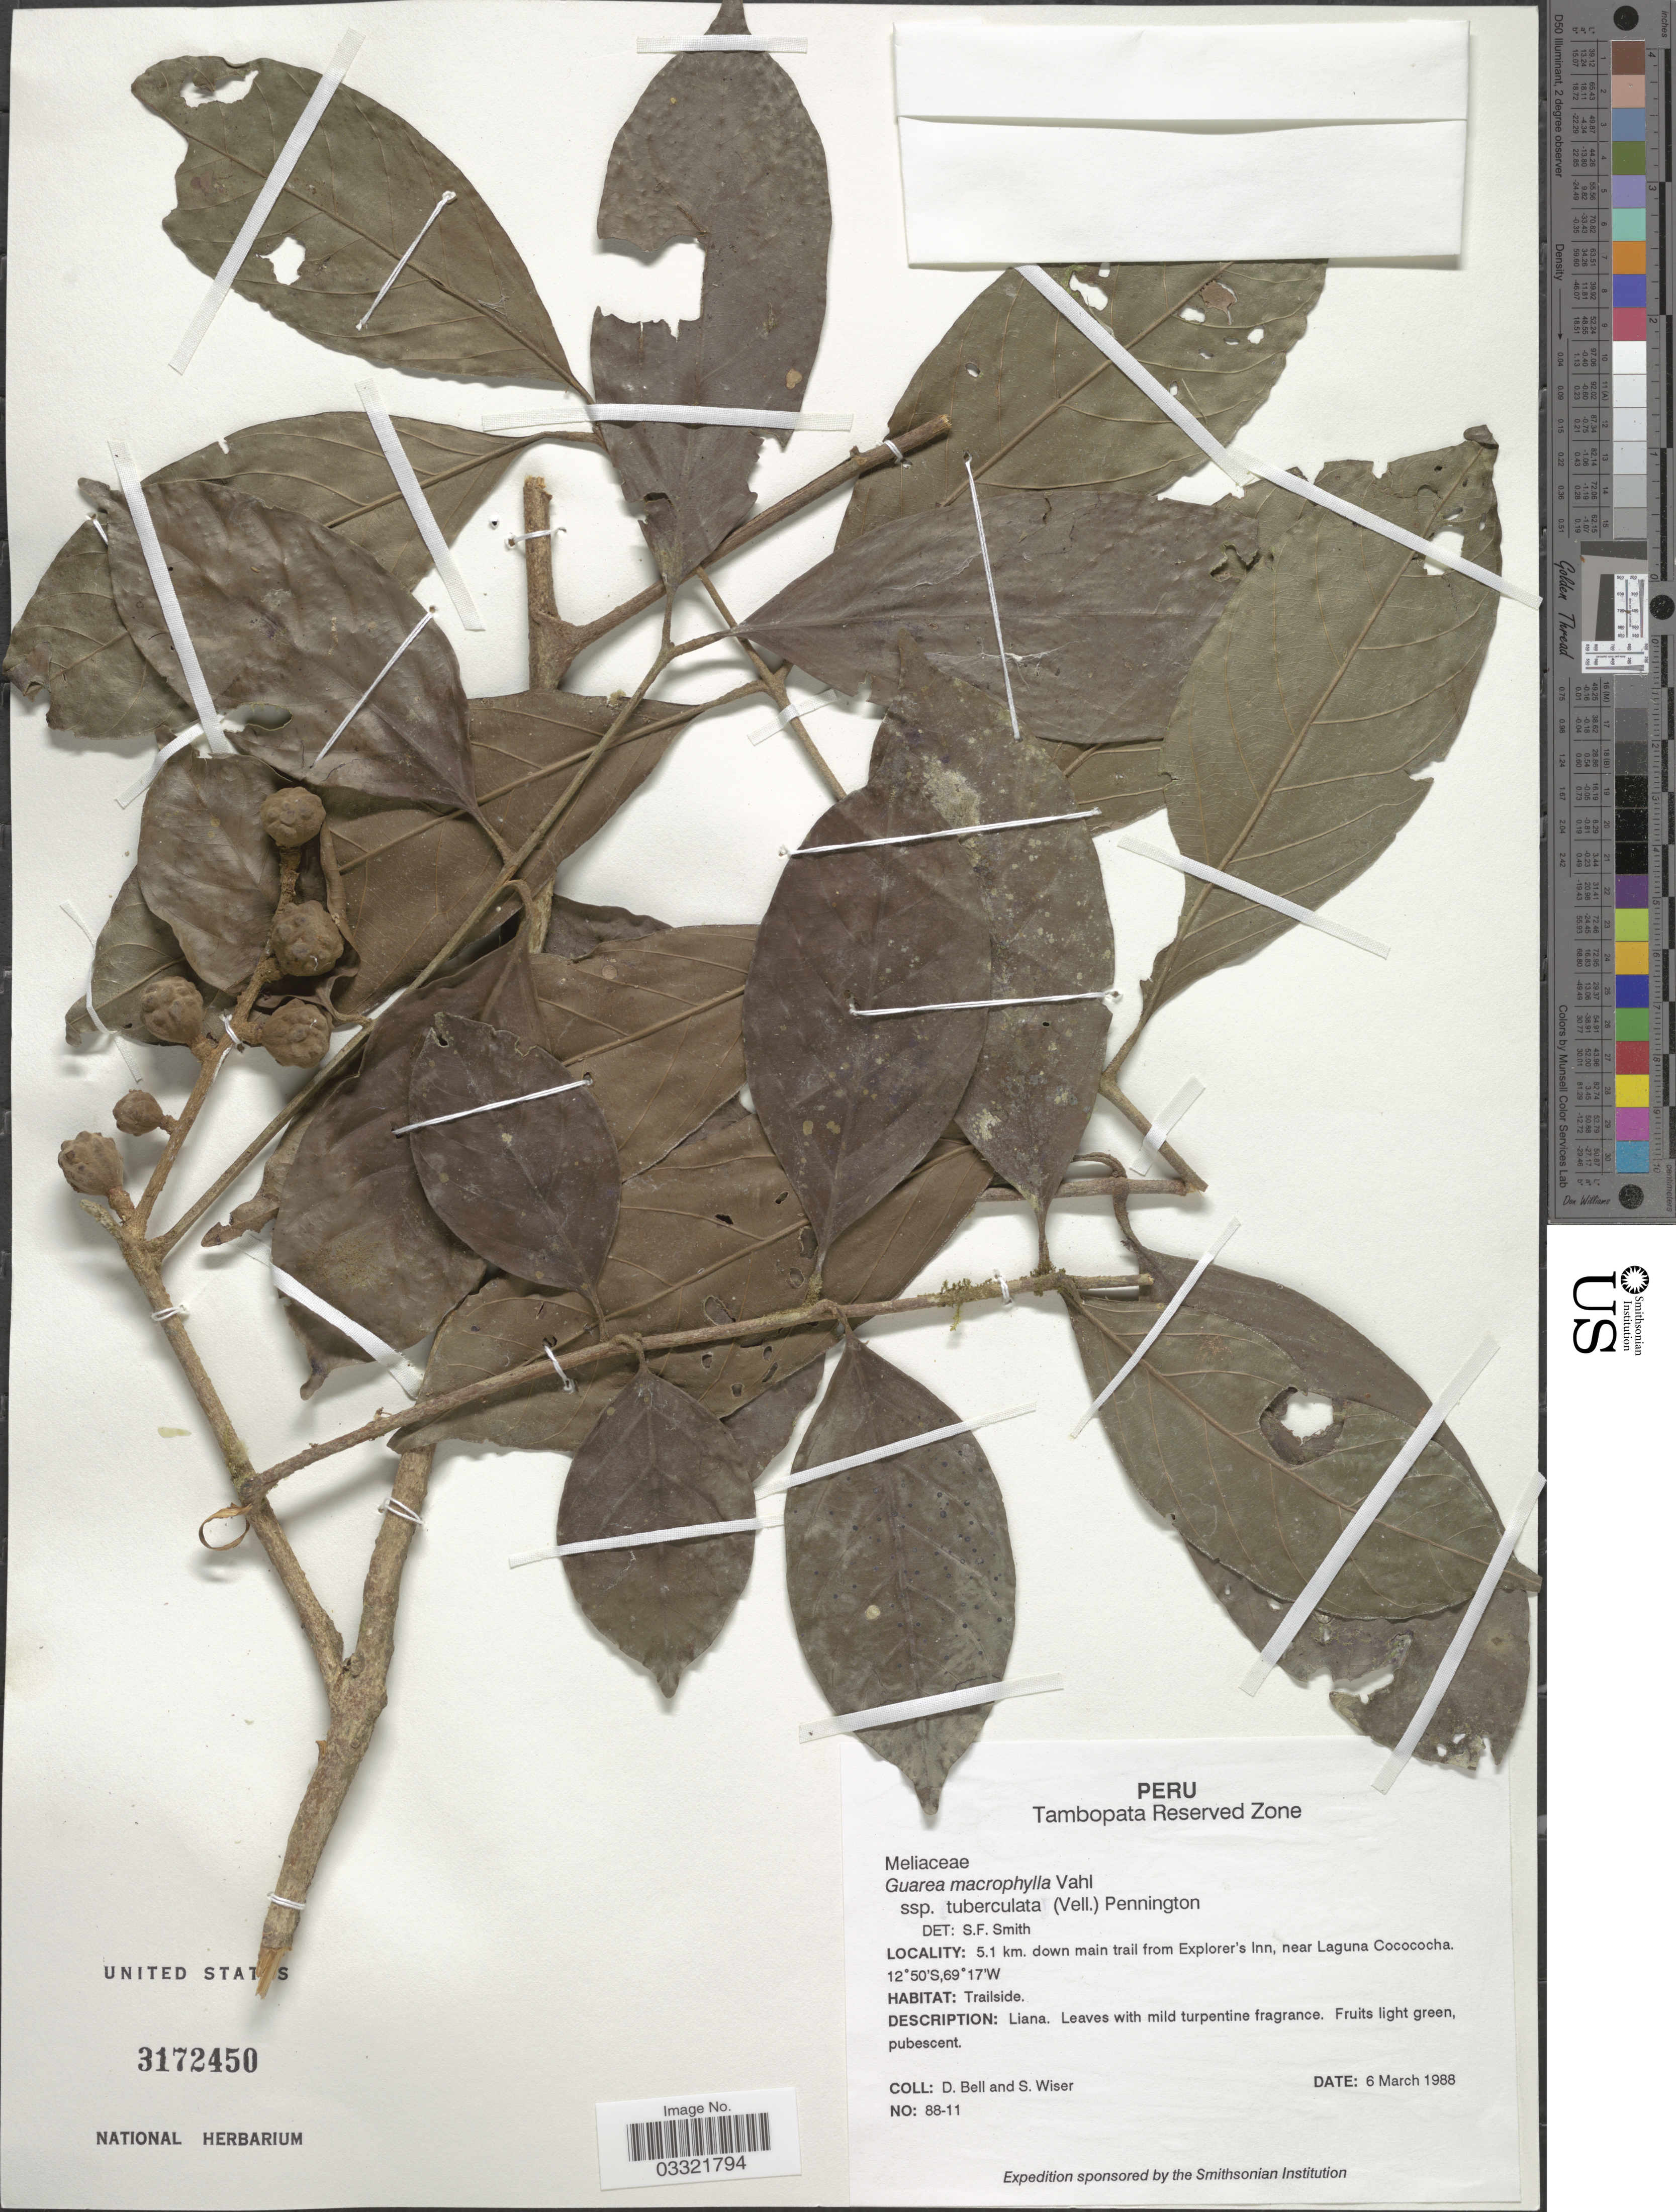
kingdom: Plantae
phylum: Tracheophyta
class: Magnoliopsida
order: Sapindales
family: Meliaceae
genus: Guarea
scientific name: Guarea macrophylla subsp. tuberculata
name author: (Vell.) T.D. Penn.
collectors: D. A. Bell & S. Wiser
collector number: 88-11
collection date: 1988-03-06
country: Peru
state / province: Madre de Dios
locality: Tambopata Reserved Zone. 5.1 km. down main trail from Explorer's Inn, near Laguna Cococoha.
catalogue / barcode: US 3172450